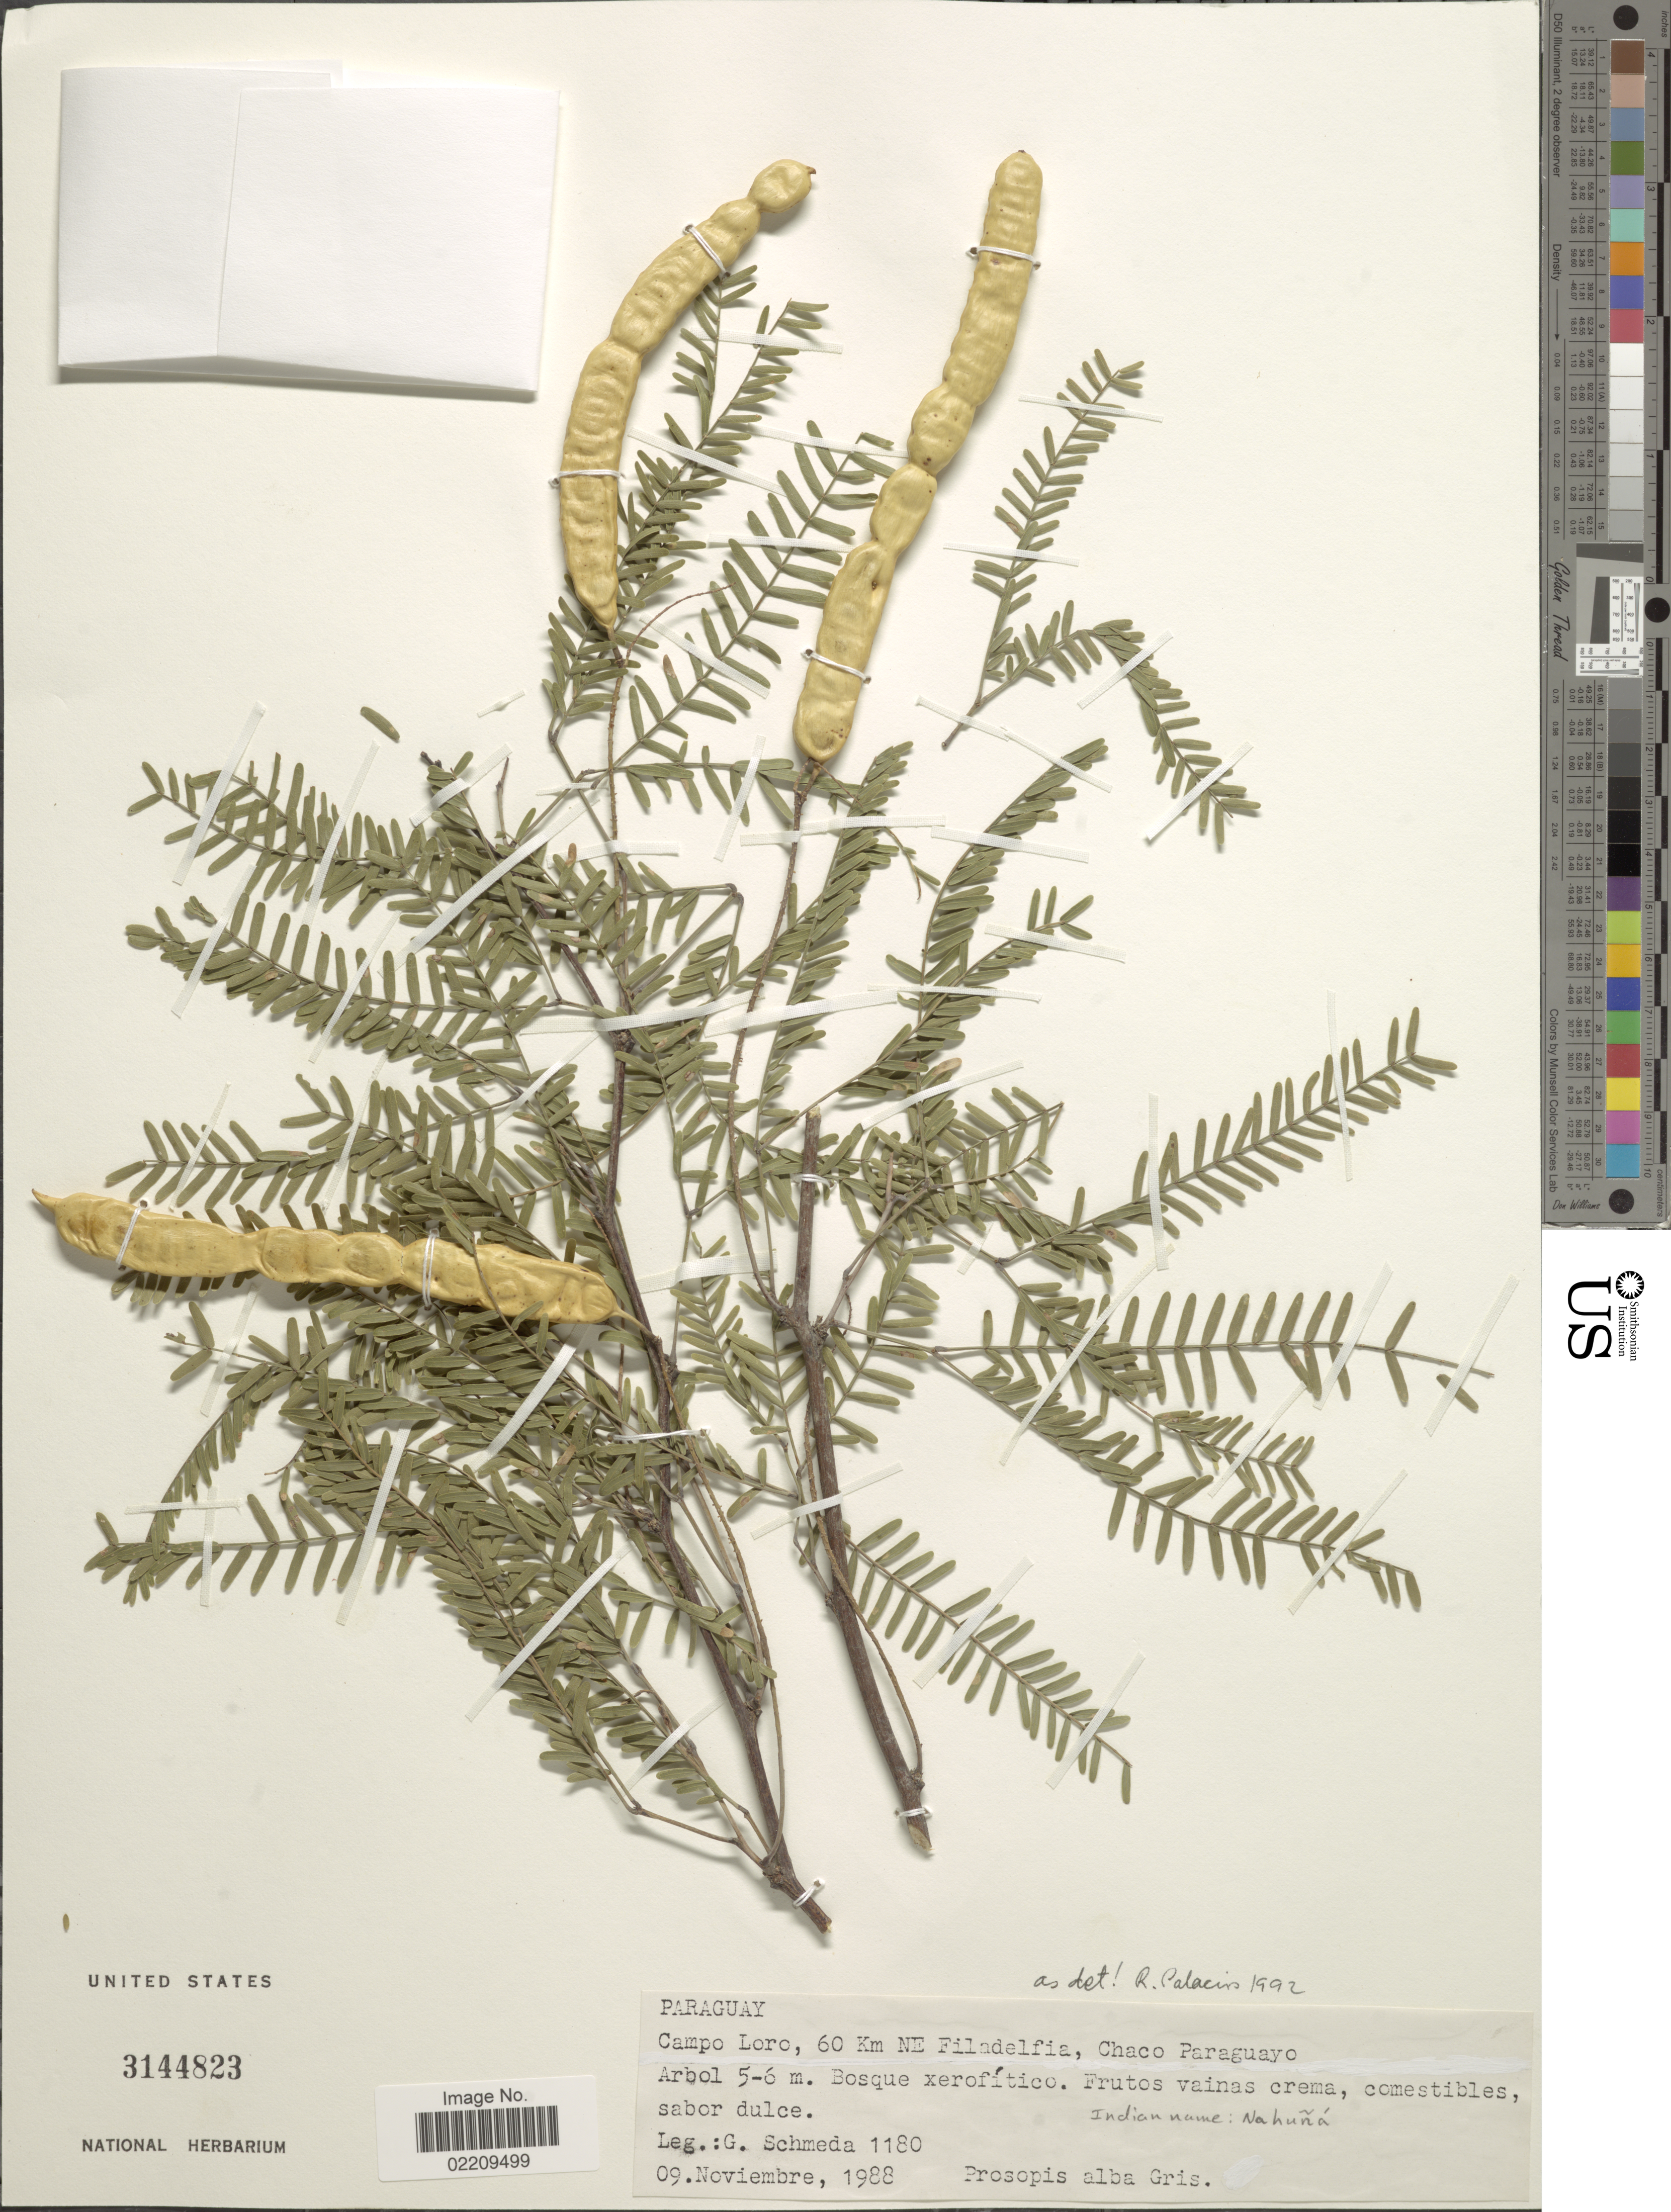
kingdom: Plantae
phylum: Tracheophyta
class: Magnoliopsida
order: Fabales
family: Fabaceae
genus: Neltuma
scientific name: Neltuma alba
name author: (Griseb.) C. E. Hughes & G.P. Lewis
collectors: G. Schmeda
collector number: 1180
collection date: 1988-11-09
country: Paraguay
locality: Campo Loro,60 Km NE Filadelfia, Chaco Paraguayo.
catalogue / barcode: US 3144823